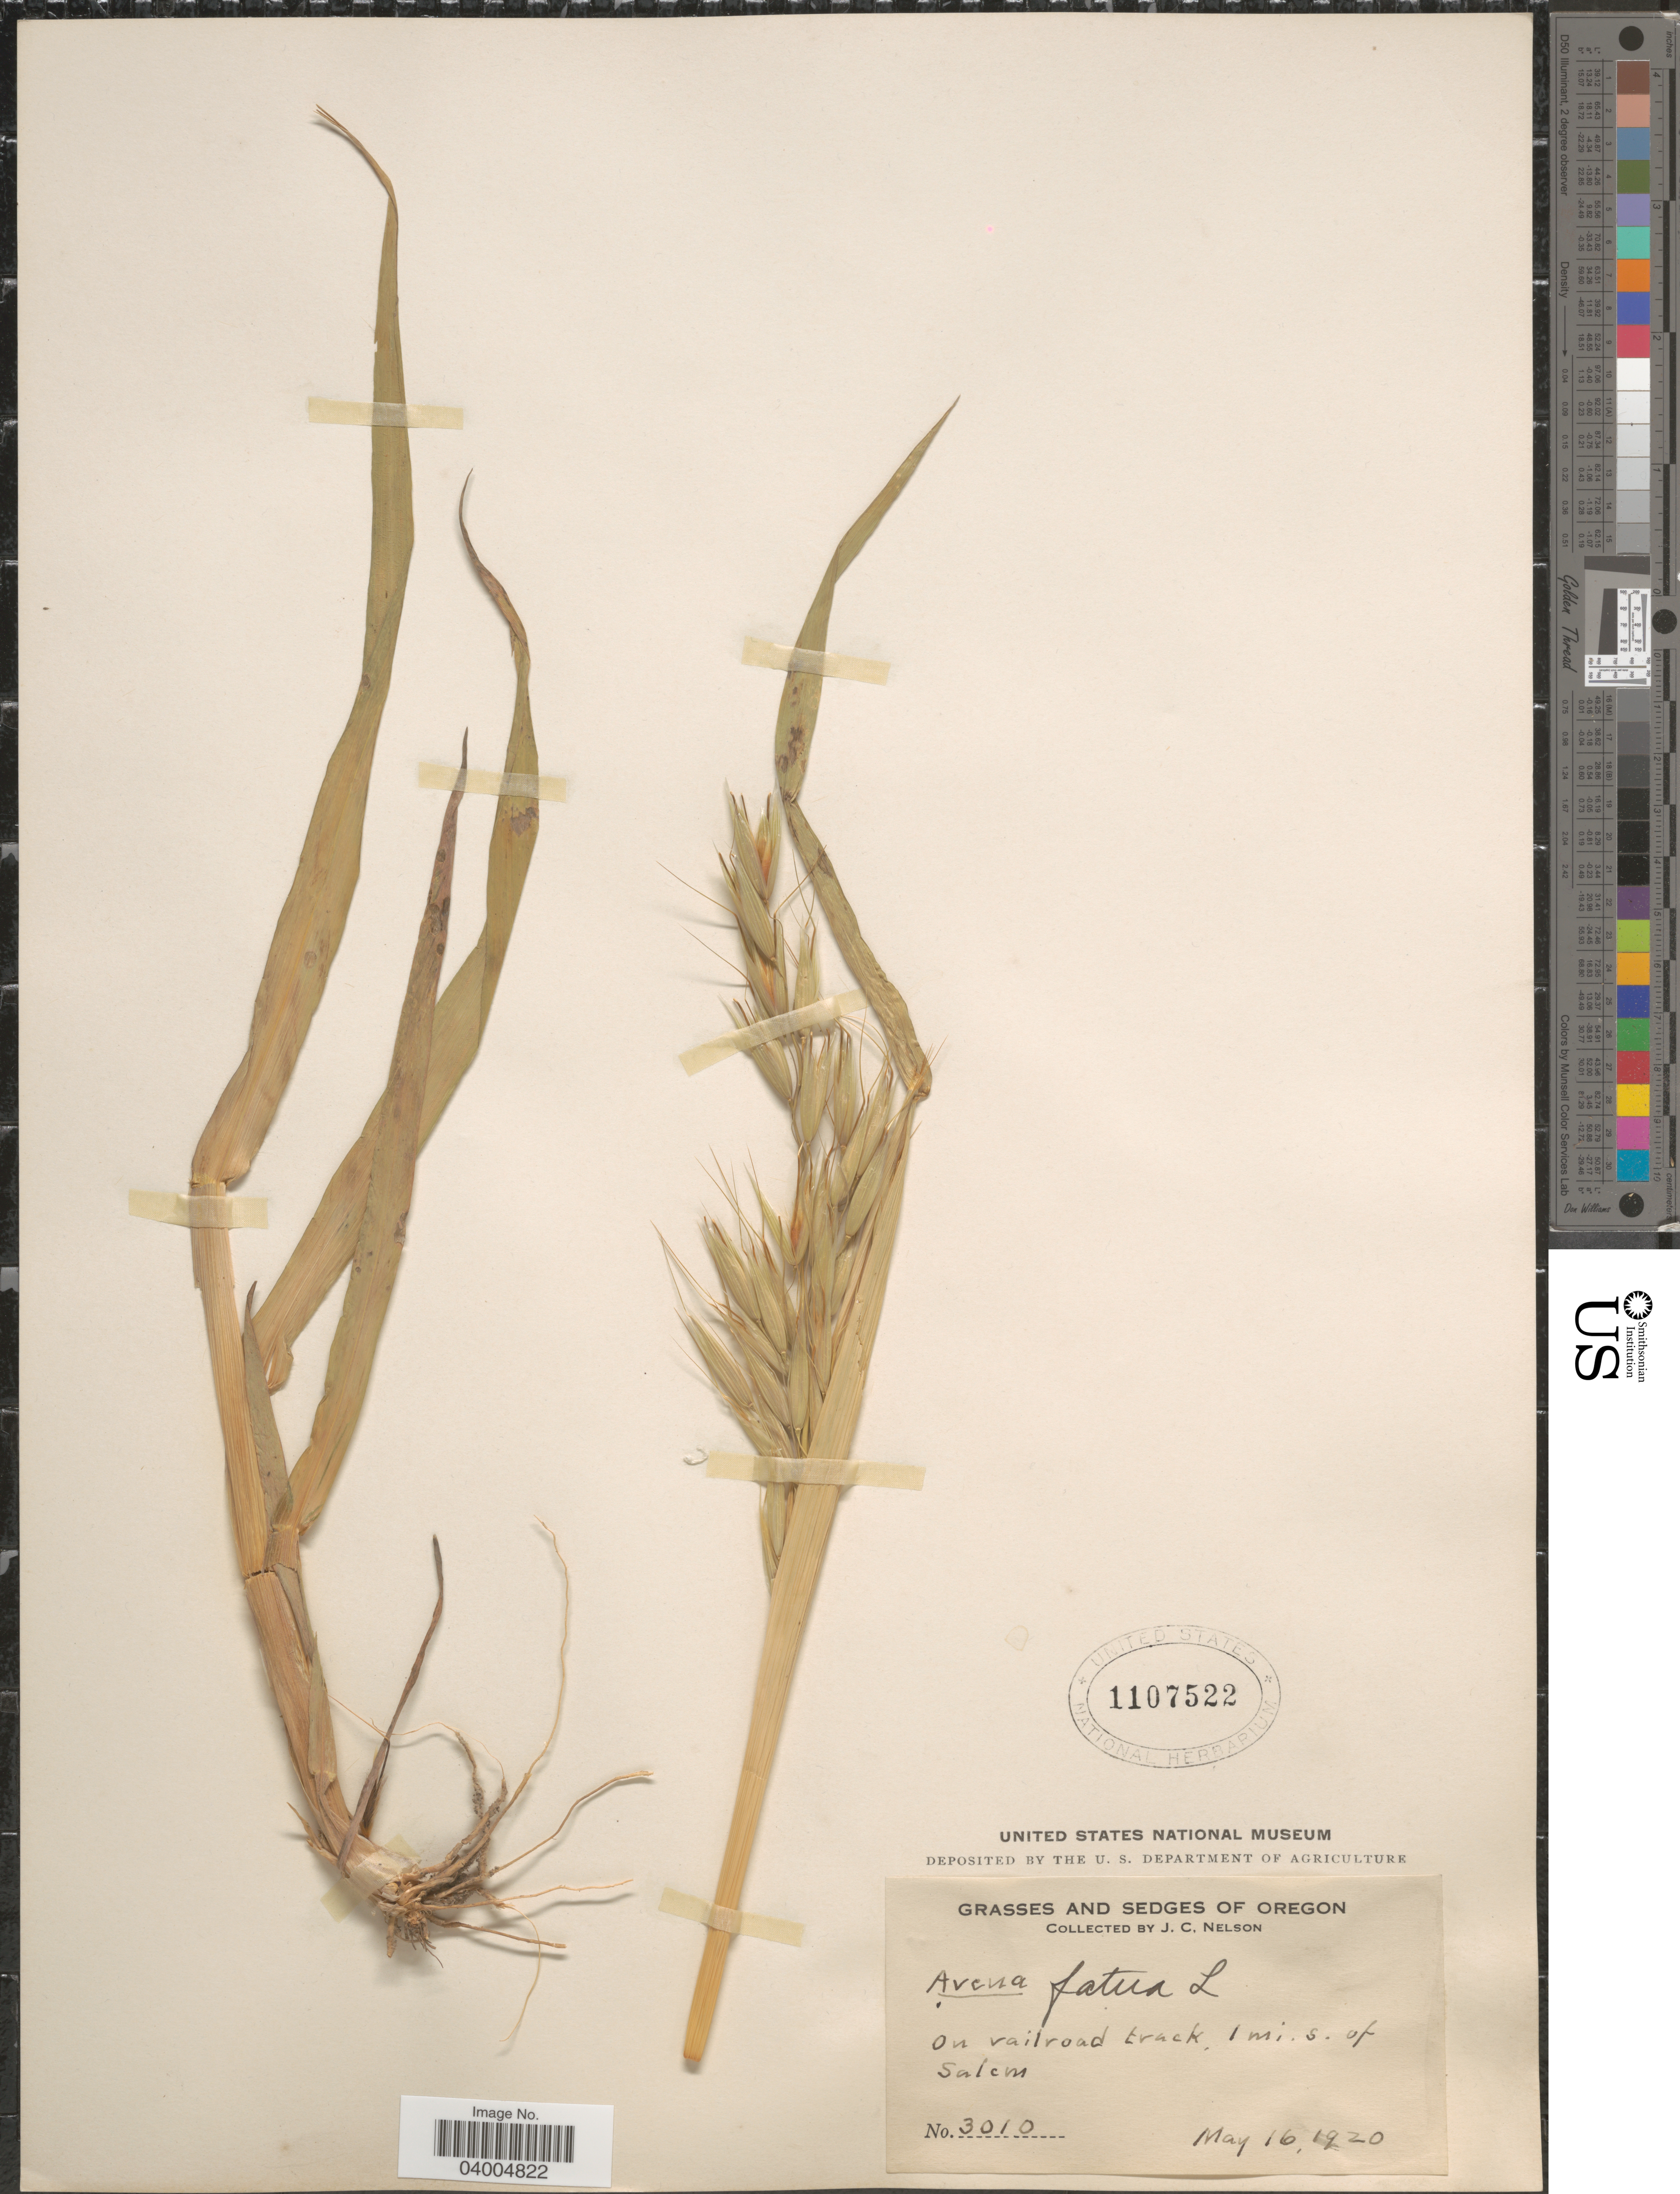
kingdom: Plantae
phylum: Tracheophyta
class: Liliopsida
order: Poales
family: Poaceae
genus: Avena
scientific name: Avena fatua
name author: L.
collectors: J. C. Nelson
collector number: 3010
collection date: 1920-05-16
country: United States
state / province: Oregon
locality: On railroad track, 1 mi. s. of Salem.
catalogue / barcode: US 1107522